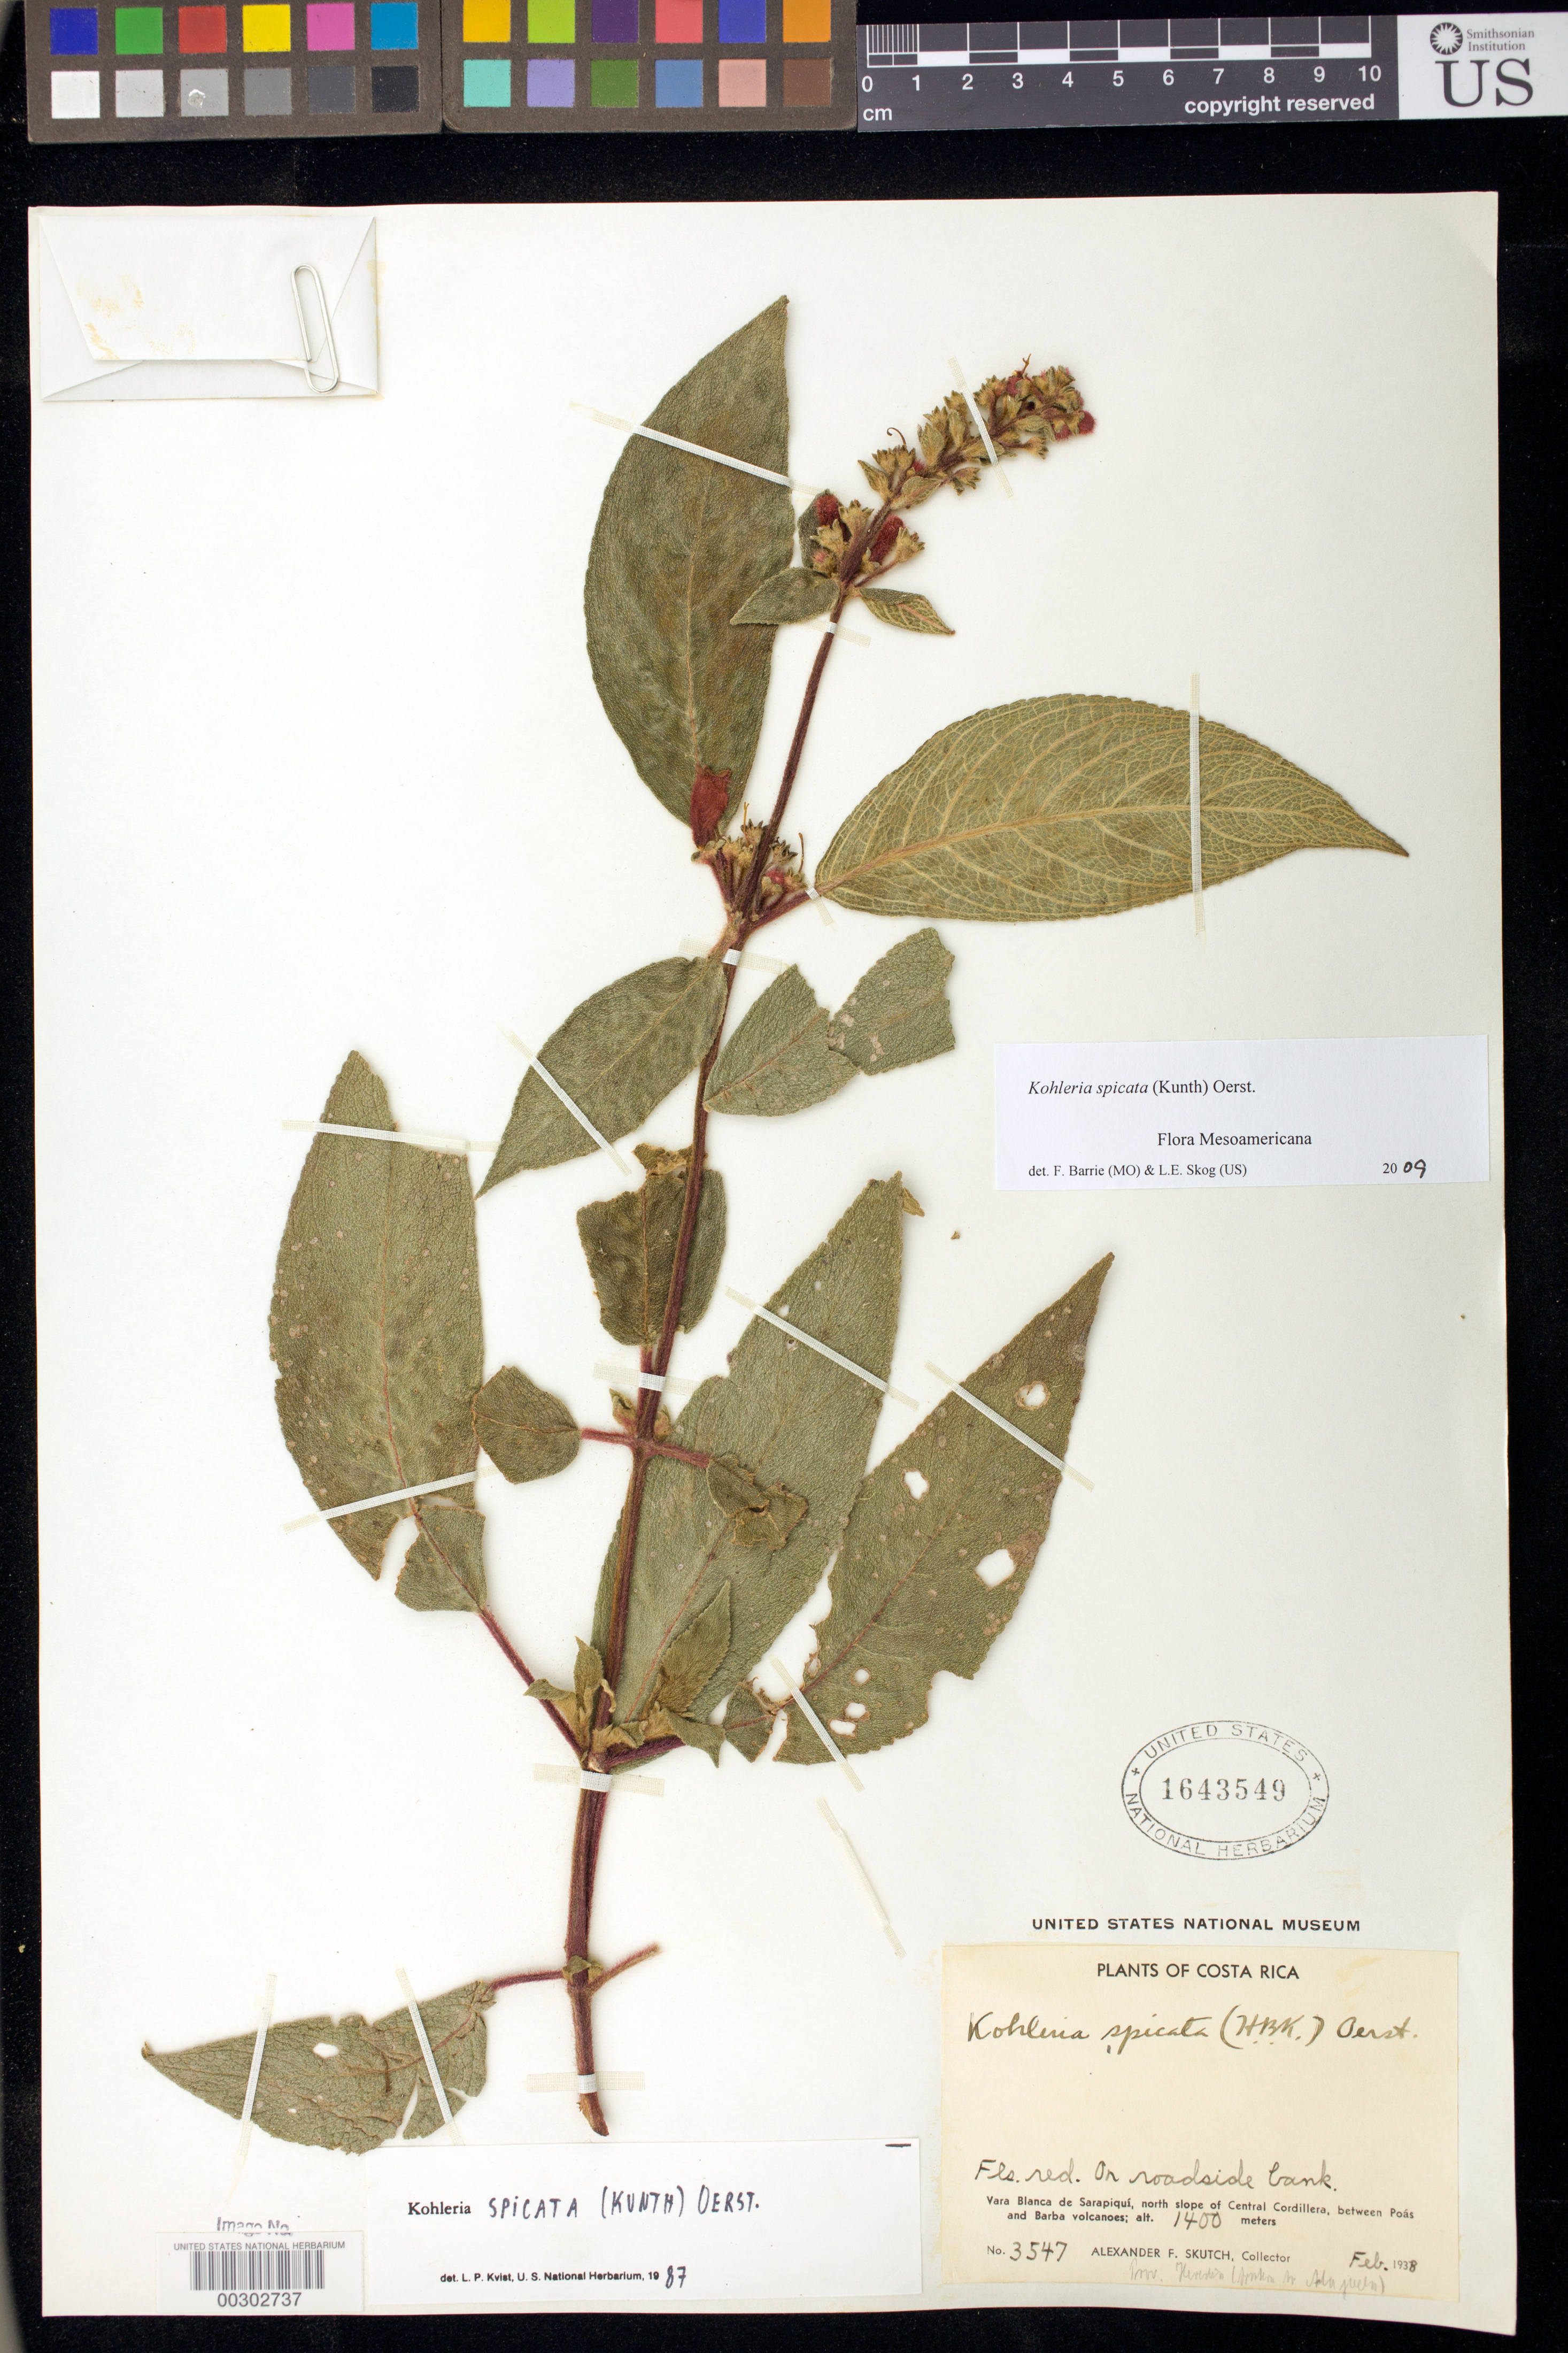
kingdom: Plantae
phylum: Tracheophyta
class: Magnoliopsida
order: Lamiales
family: Gesneriaceae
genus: Kohleria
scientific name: Kohleria spicata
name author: (Kunth) Oerst.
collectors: A. F. Skutch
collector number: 3547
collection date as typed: Feb 1938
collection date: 1938-02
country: Costa Rica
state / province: Heredia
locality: Vara Blanca de Sarapiqui, north slope of Central Cordillera, between Poas and Barba volcanoes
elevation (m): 1400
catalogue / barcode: US 1643549